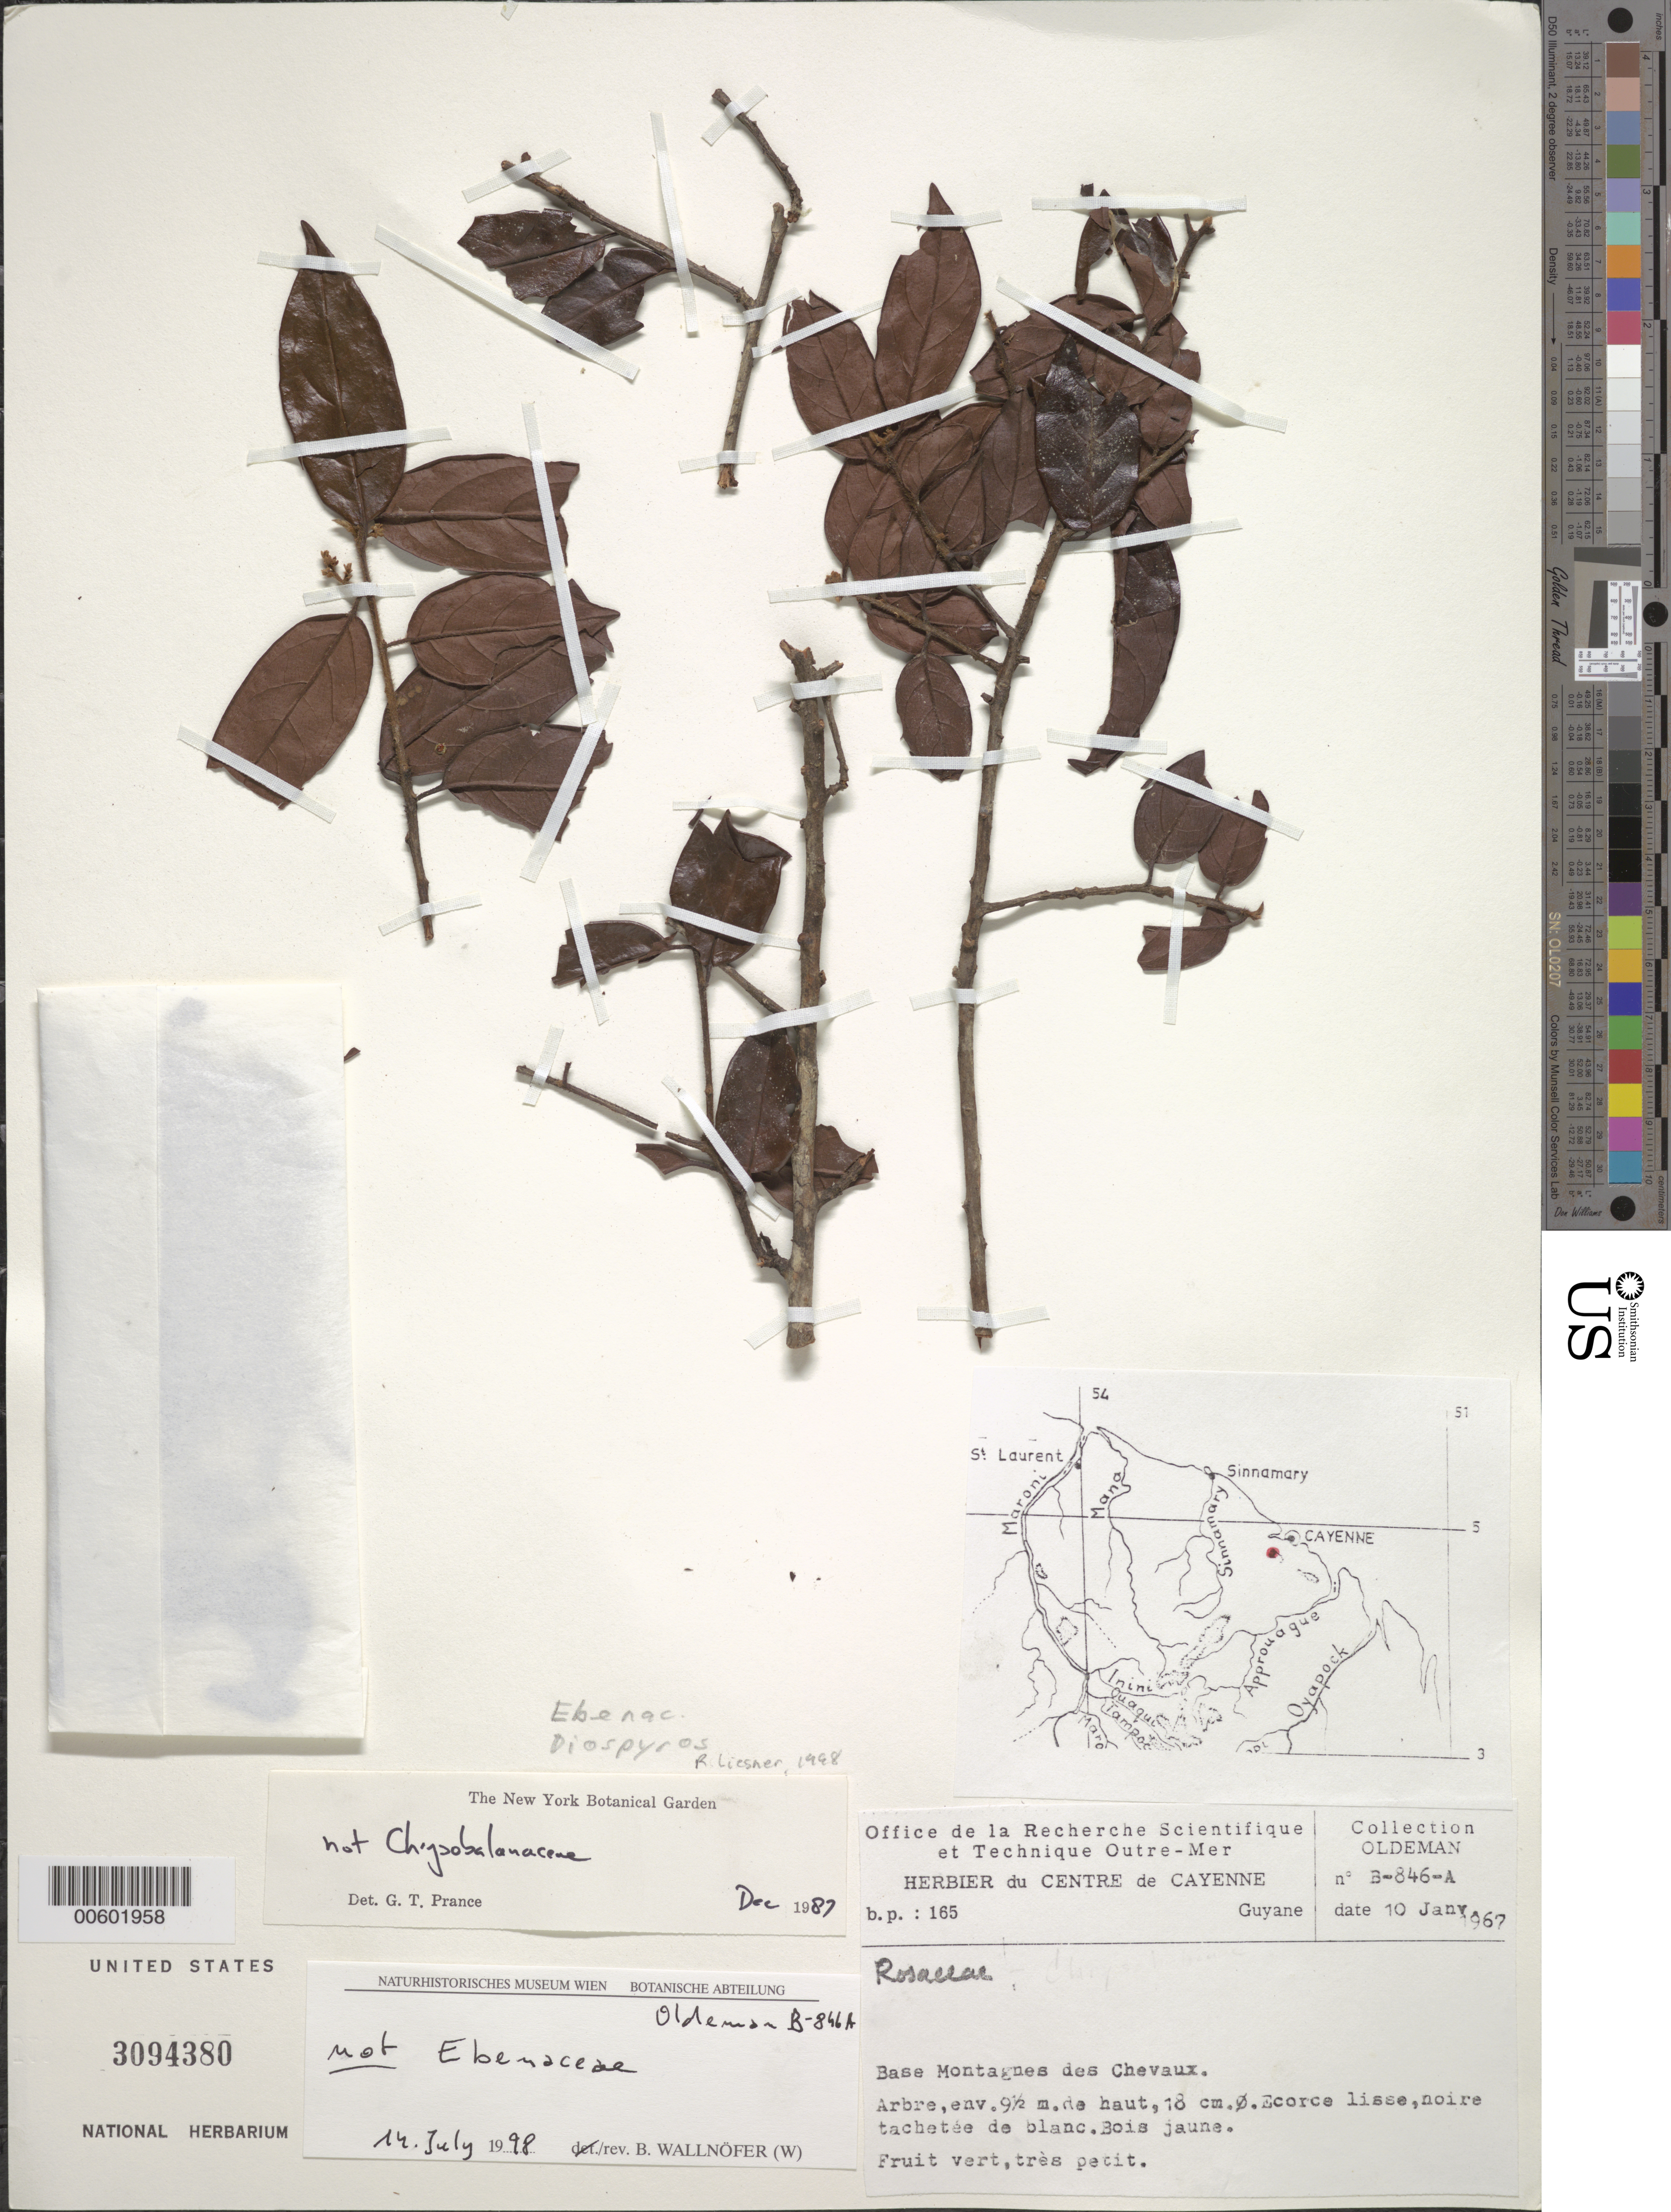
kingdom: Plantae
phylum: Tracheophyta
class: Magnoliopsida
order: Ericales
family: Ebenaceae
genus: Diospyros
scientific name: Diospyros sp.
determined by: Liesner, R. L.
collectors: R. Oldeman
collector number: B 846 A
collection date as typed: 10-Jan-67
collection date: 1967-01-10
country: French Guiana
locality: Montagnes de Chevaux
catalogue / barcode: US 3094380